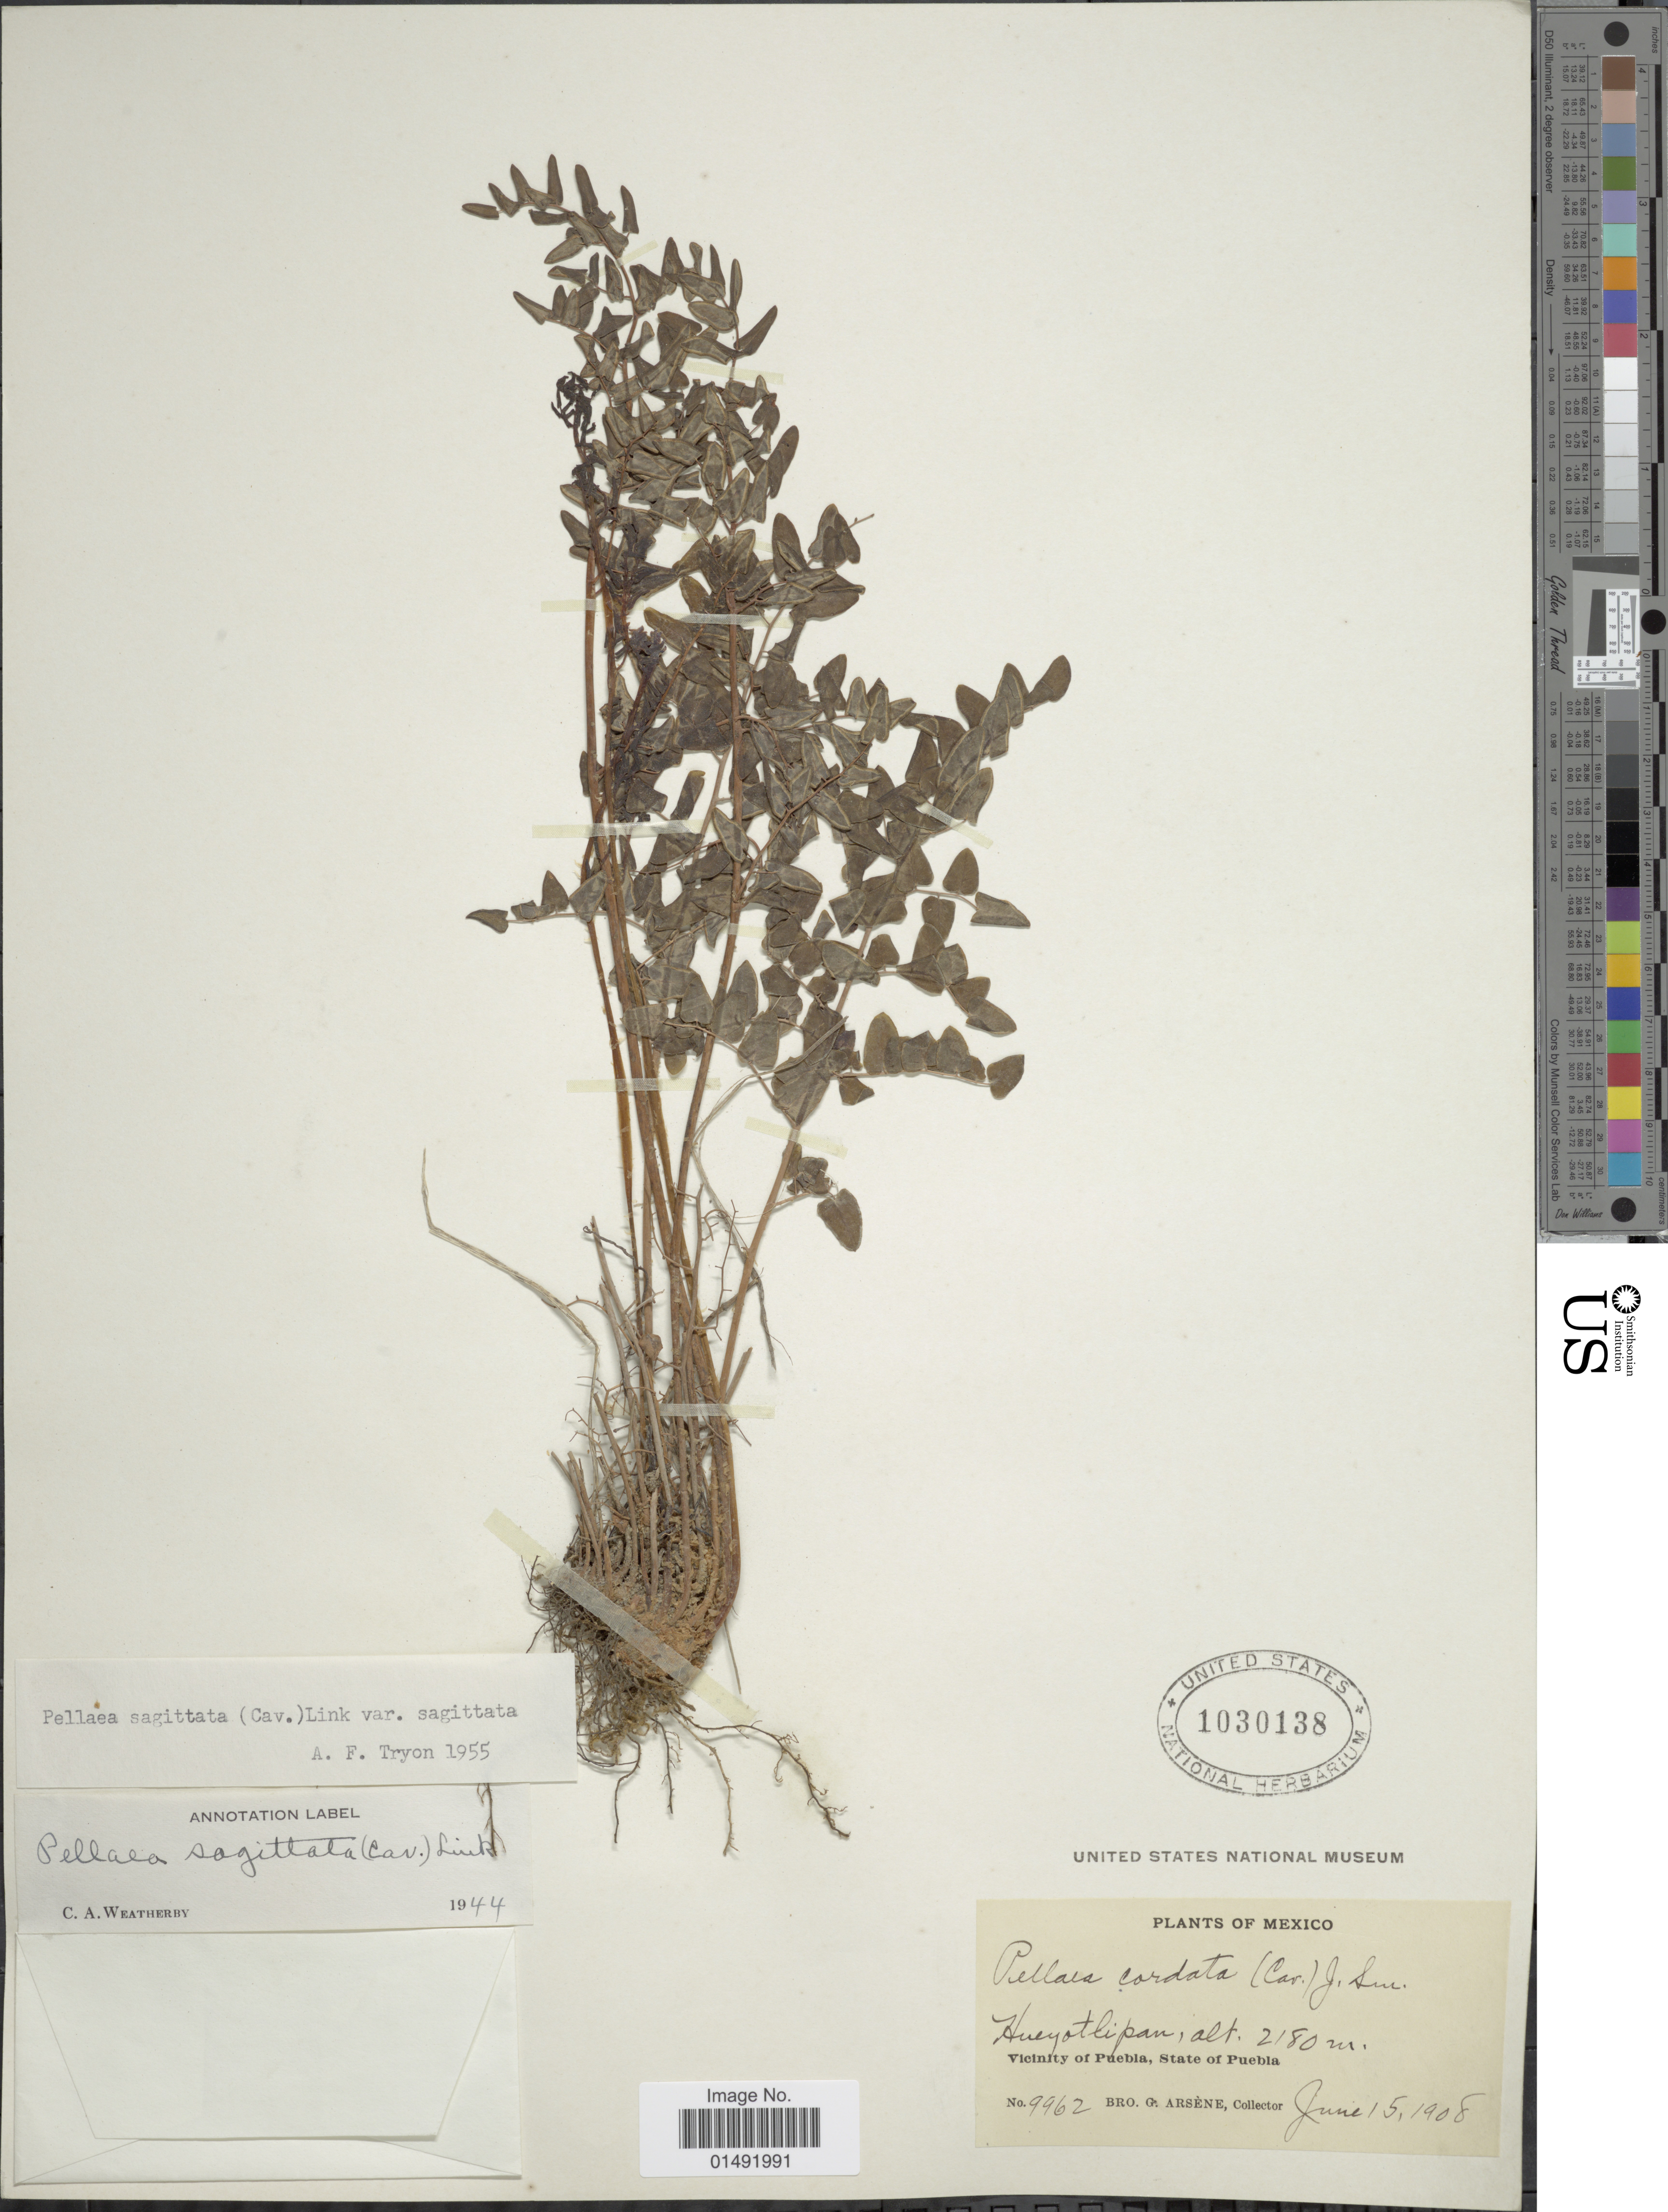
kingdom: Plantae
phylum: Tracheophyta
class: Polypodiopsida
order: Polypodiales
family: Pteridaceae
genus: Pellaea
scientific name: Pellaea sagittata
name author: (Cav.) Link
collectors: Bro. G. Arsène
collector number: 9962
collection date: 1908-06-15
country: Mexico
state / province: Puebla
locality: Hueyotlipan, Vicinity of Puebla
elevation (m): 2180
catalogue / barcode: US 1030138